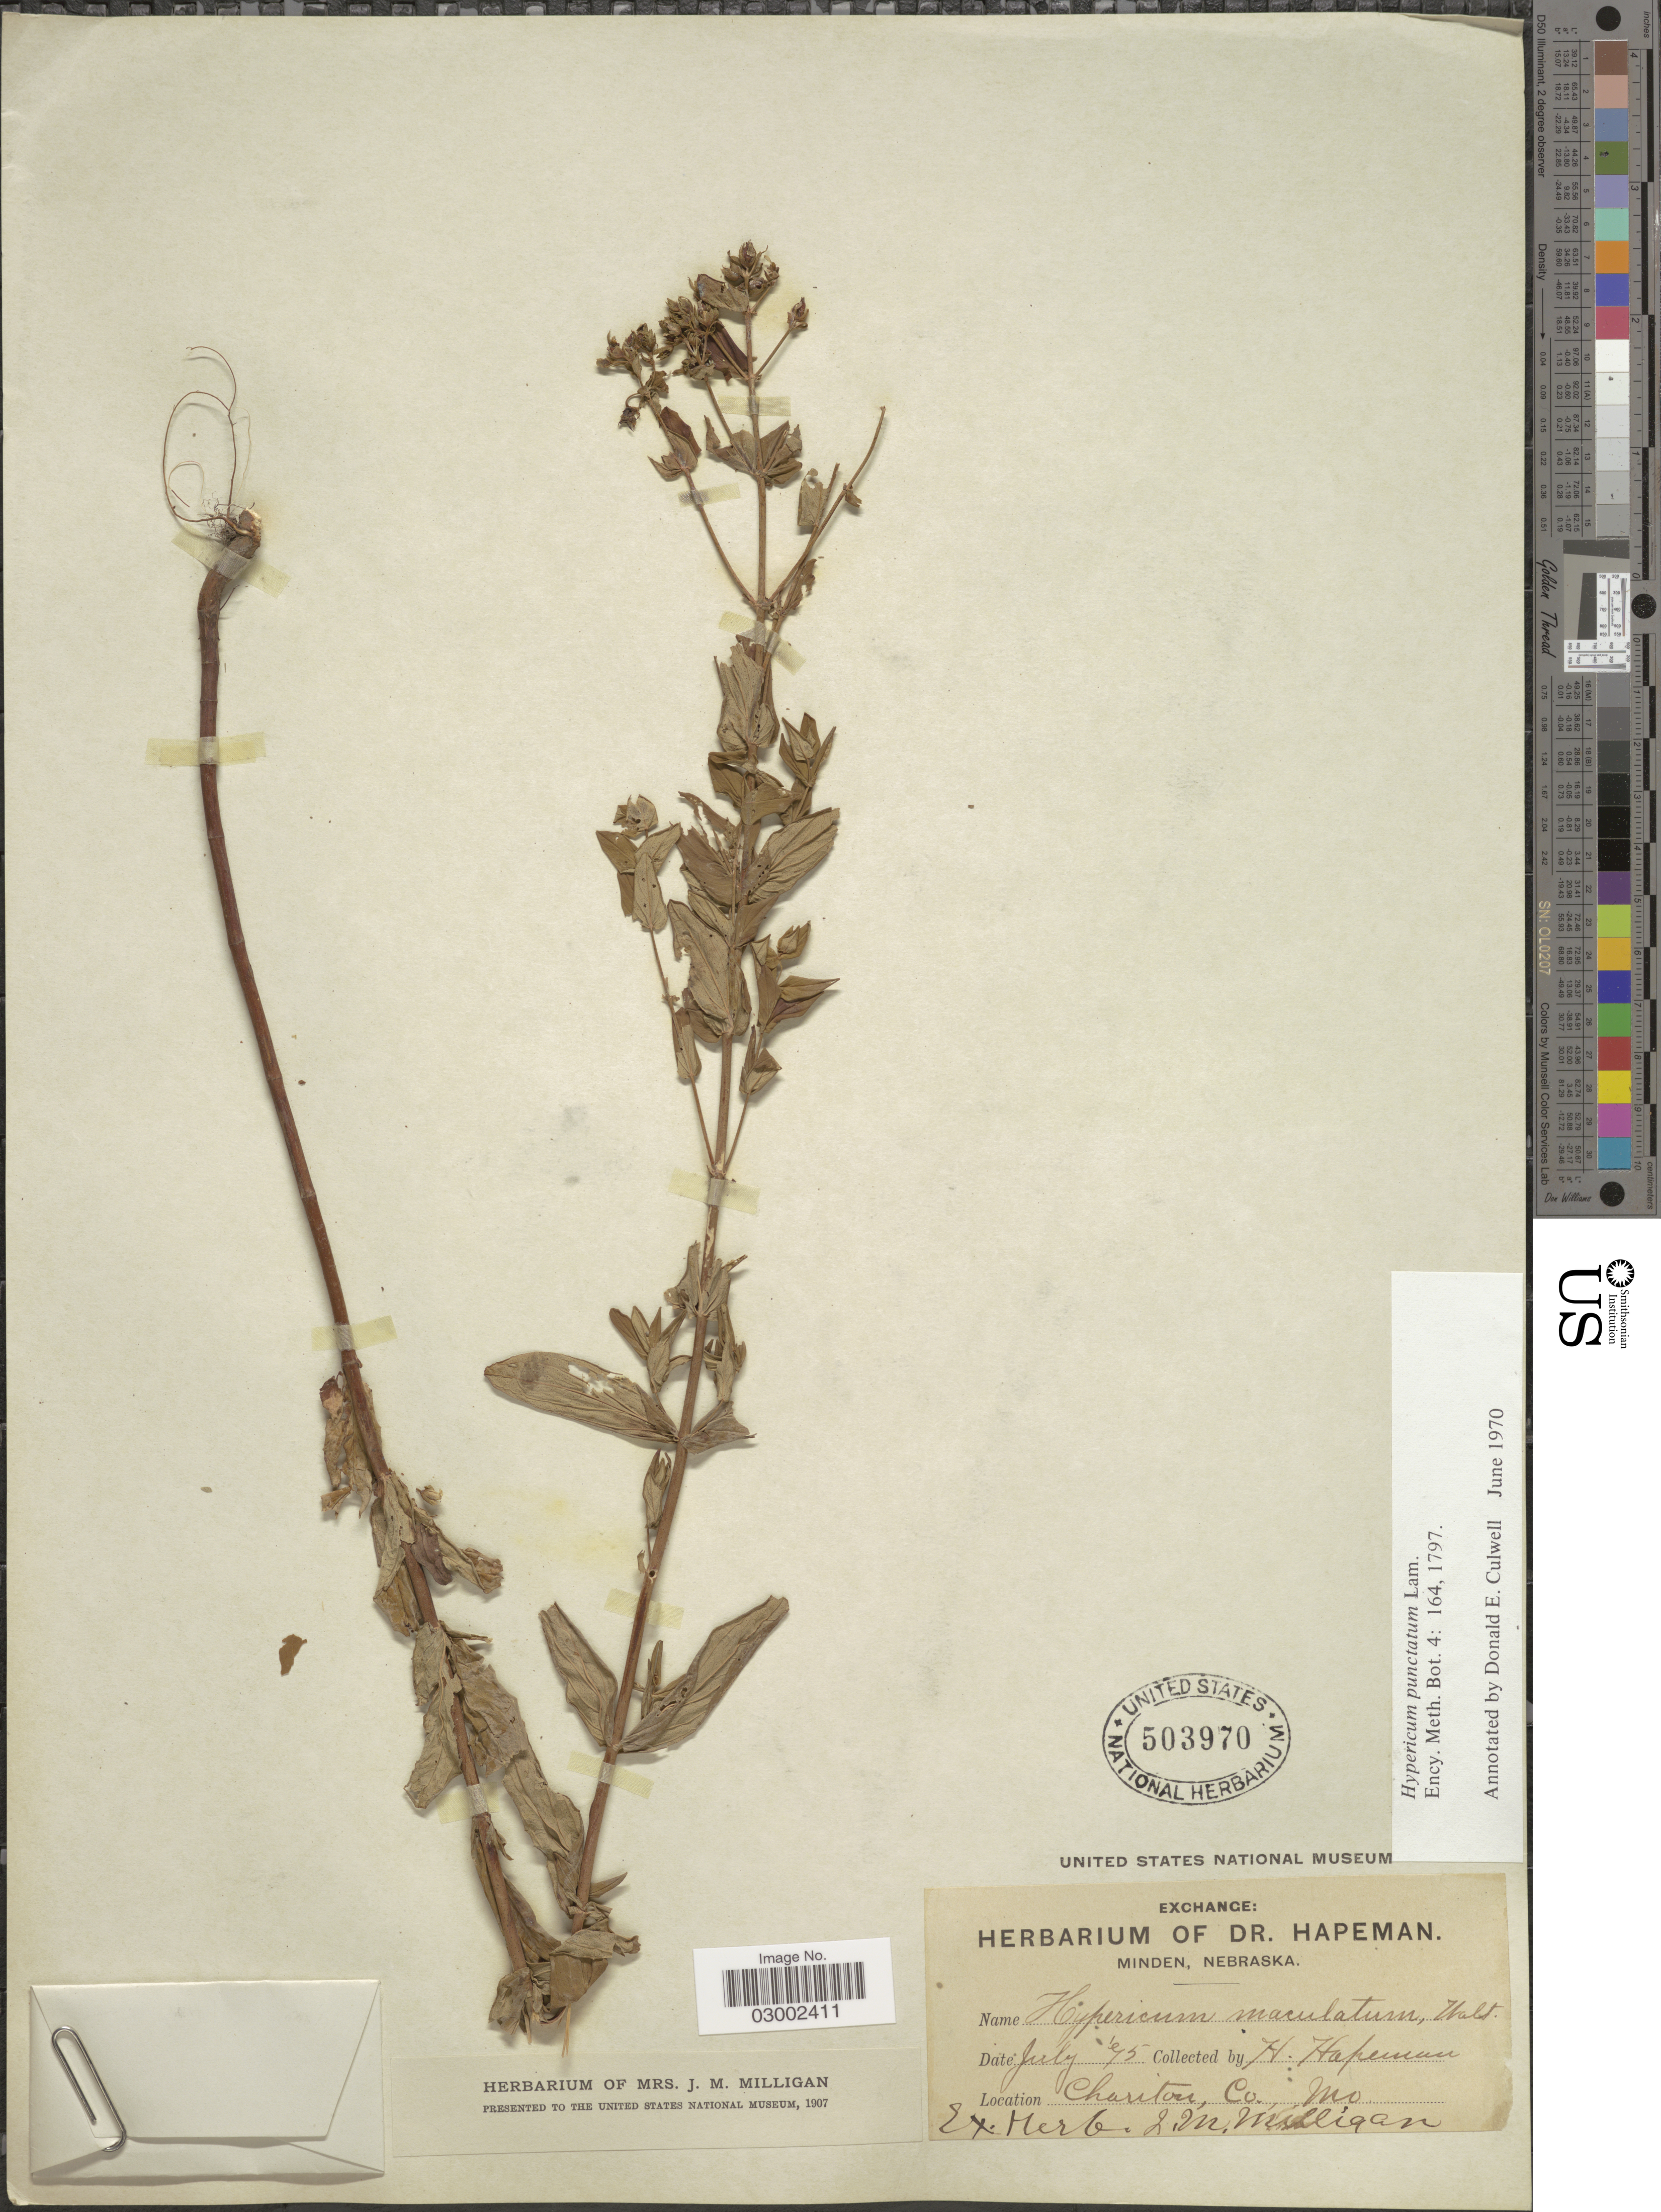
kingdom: Plantae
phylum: Tracheophyta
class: Magnoliopsida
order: Malpighiales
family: Hypericaceae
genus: Hypericum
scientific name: Hypericum punctatum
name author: Lam.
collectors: H. Hapeman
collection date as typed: Transcribed d/m/y: /7/95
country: United States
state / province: Missouri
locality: Chariton Co., Mo.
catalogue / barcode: US 503970